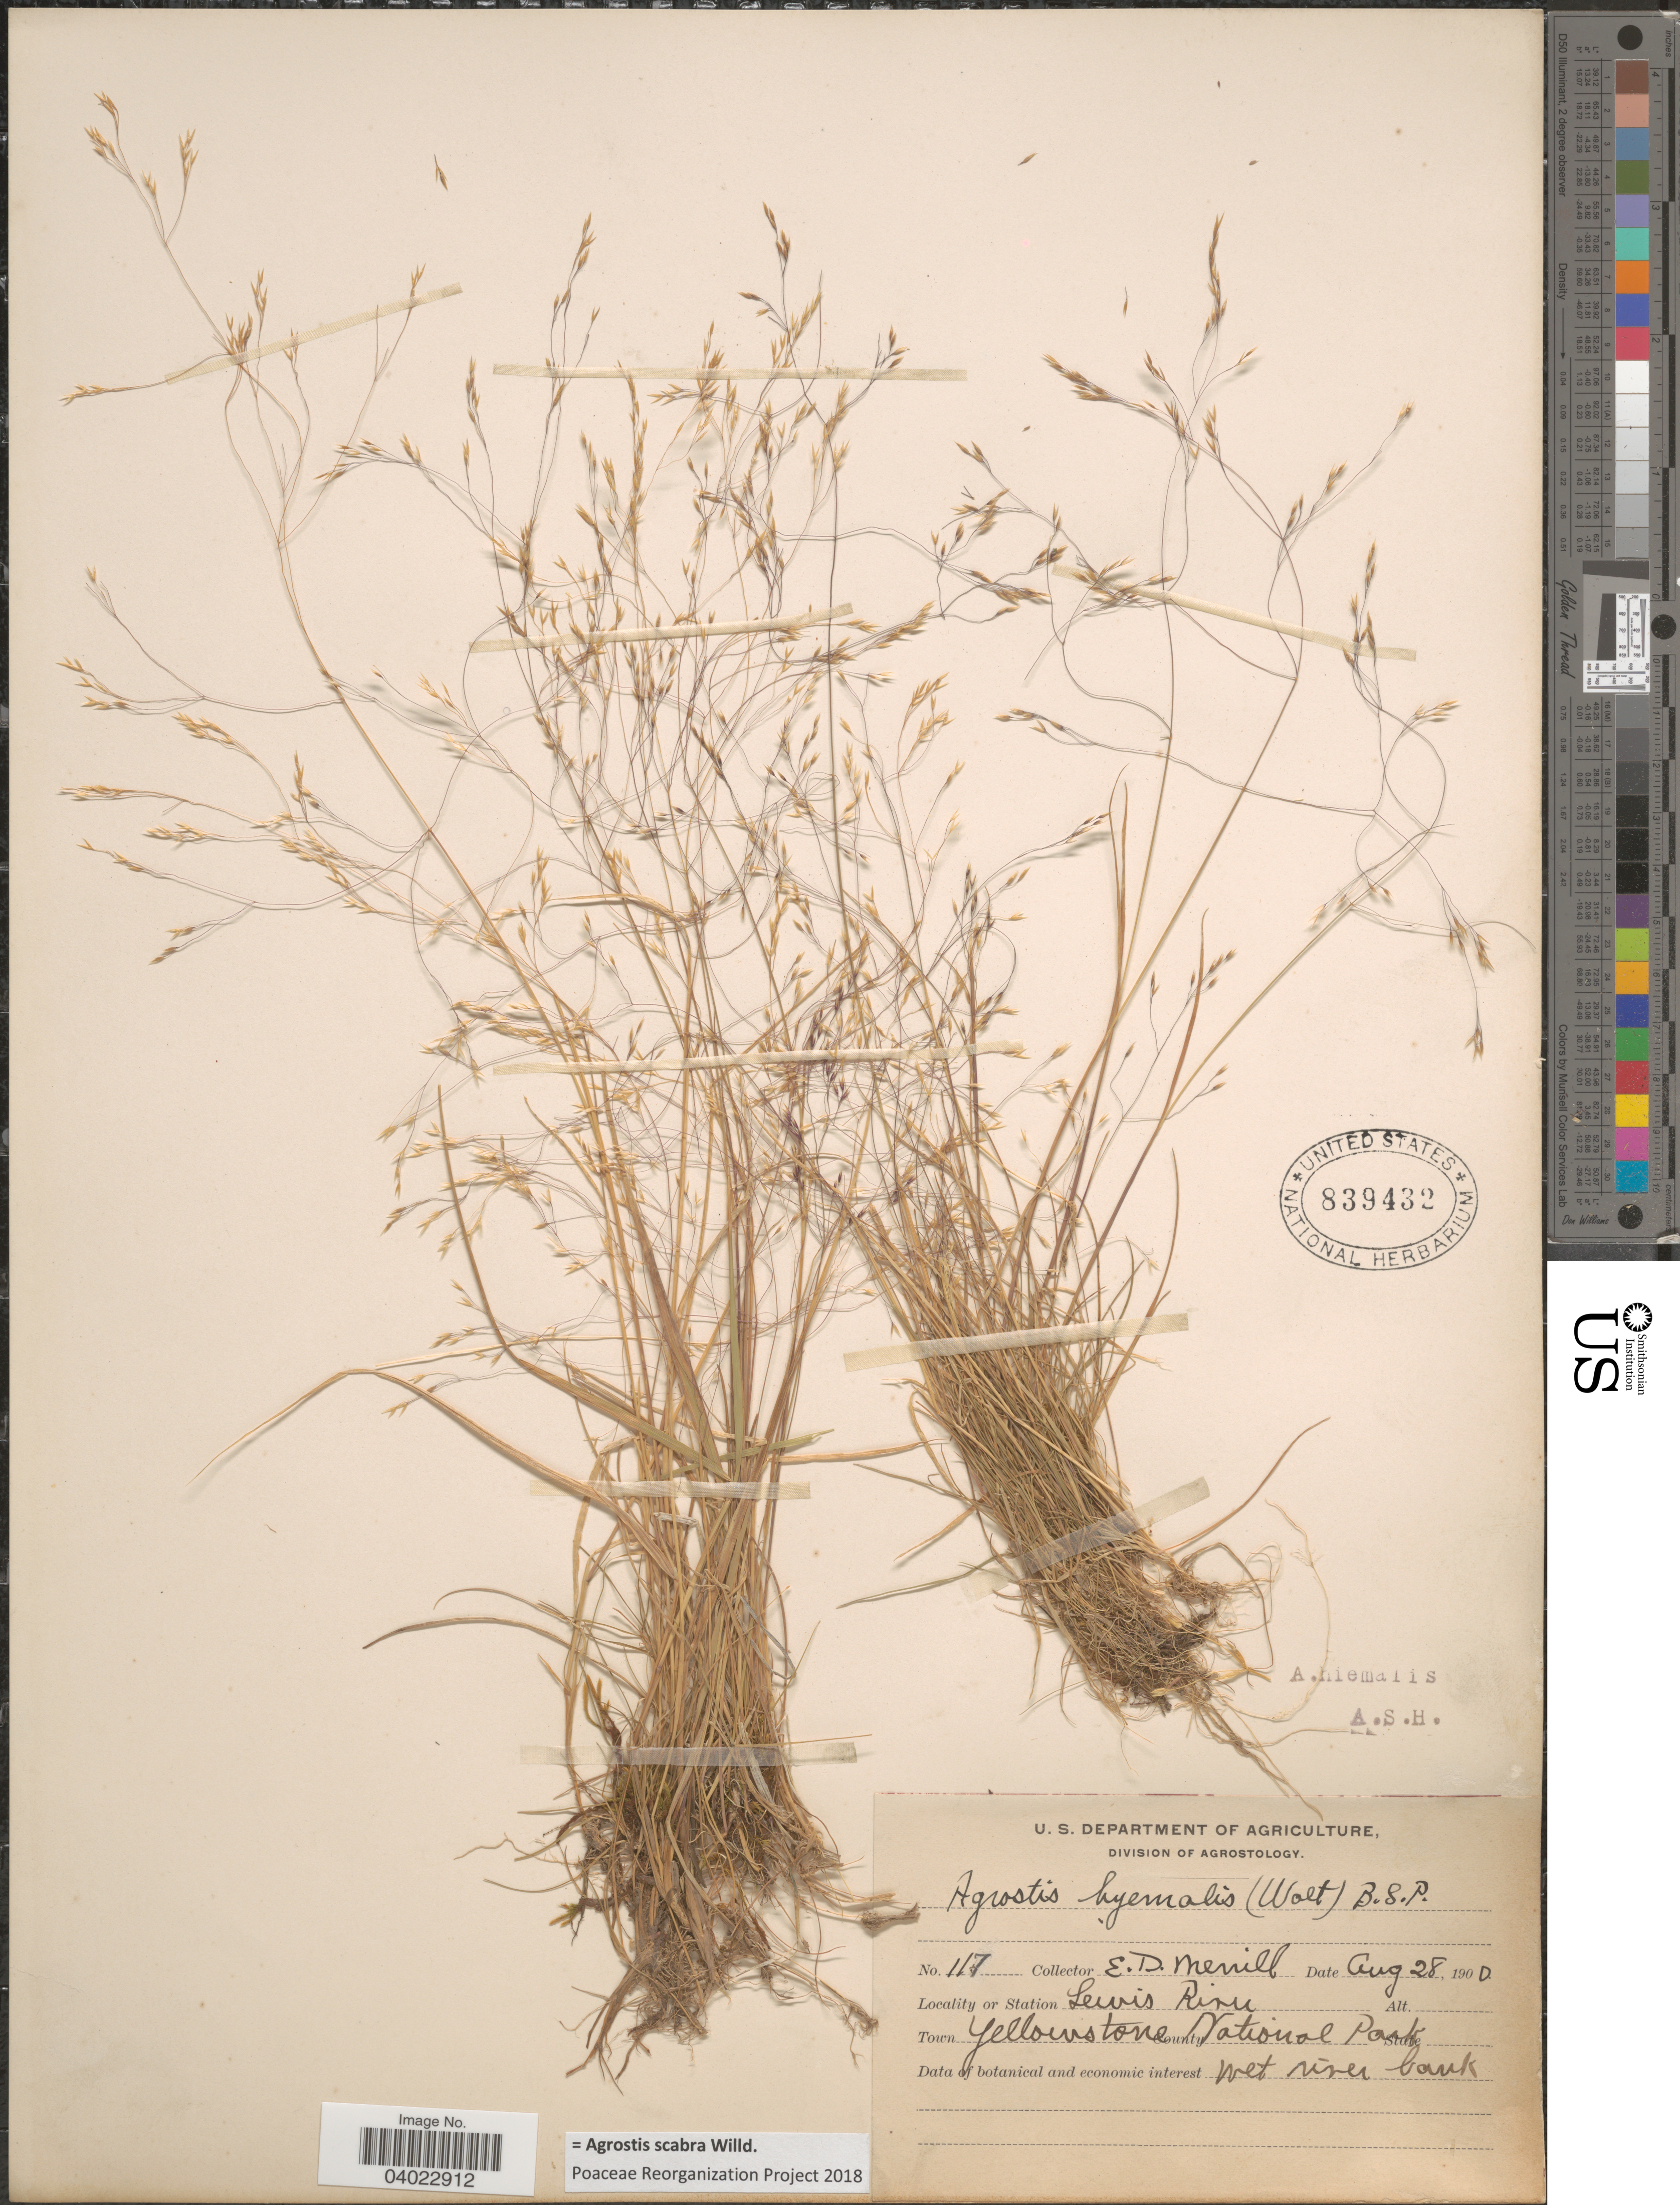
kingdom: Plantae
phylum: Tracheophyta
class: Liliopsida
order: Poales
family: Poaceae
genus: Agrostis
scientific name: Agrostis scabra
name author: Willd.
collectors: E. D. Merrill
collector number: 117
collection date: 1900-08-28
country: United States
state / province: Wyoming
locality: Station Lewis River. Town Yellowstone National Park.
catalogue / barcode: US 839432